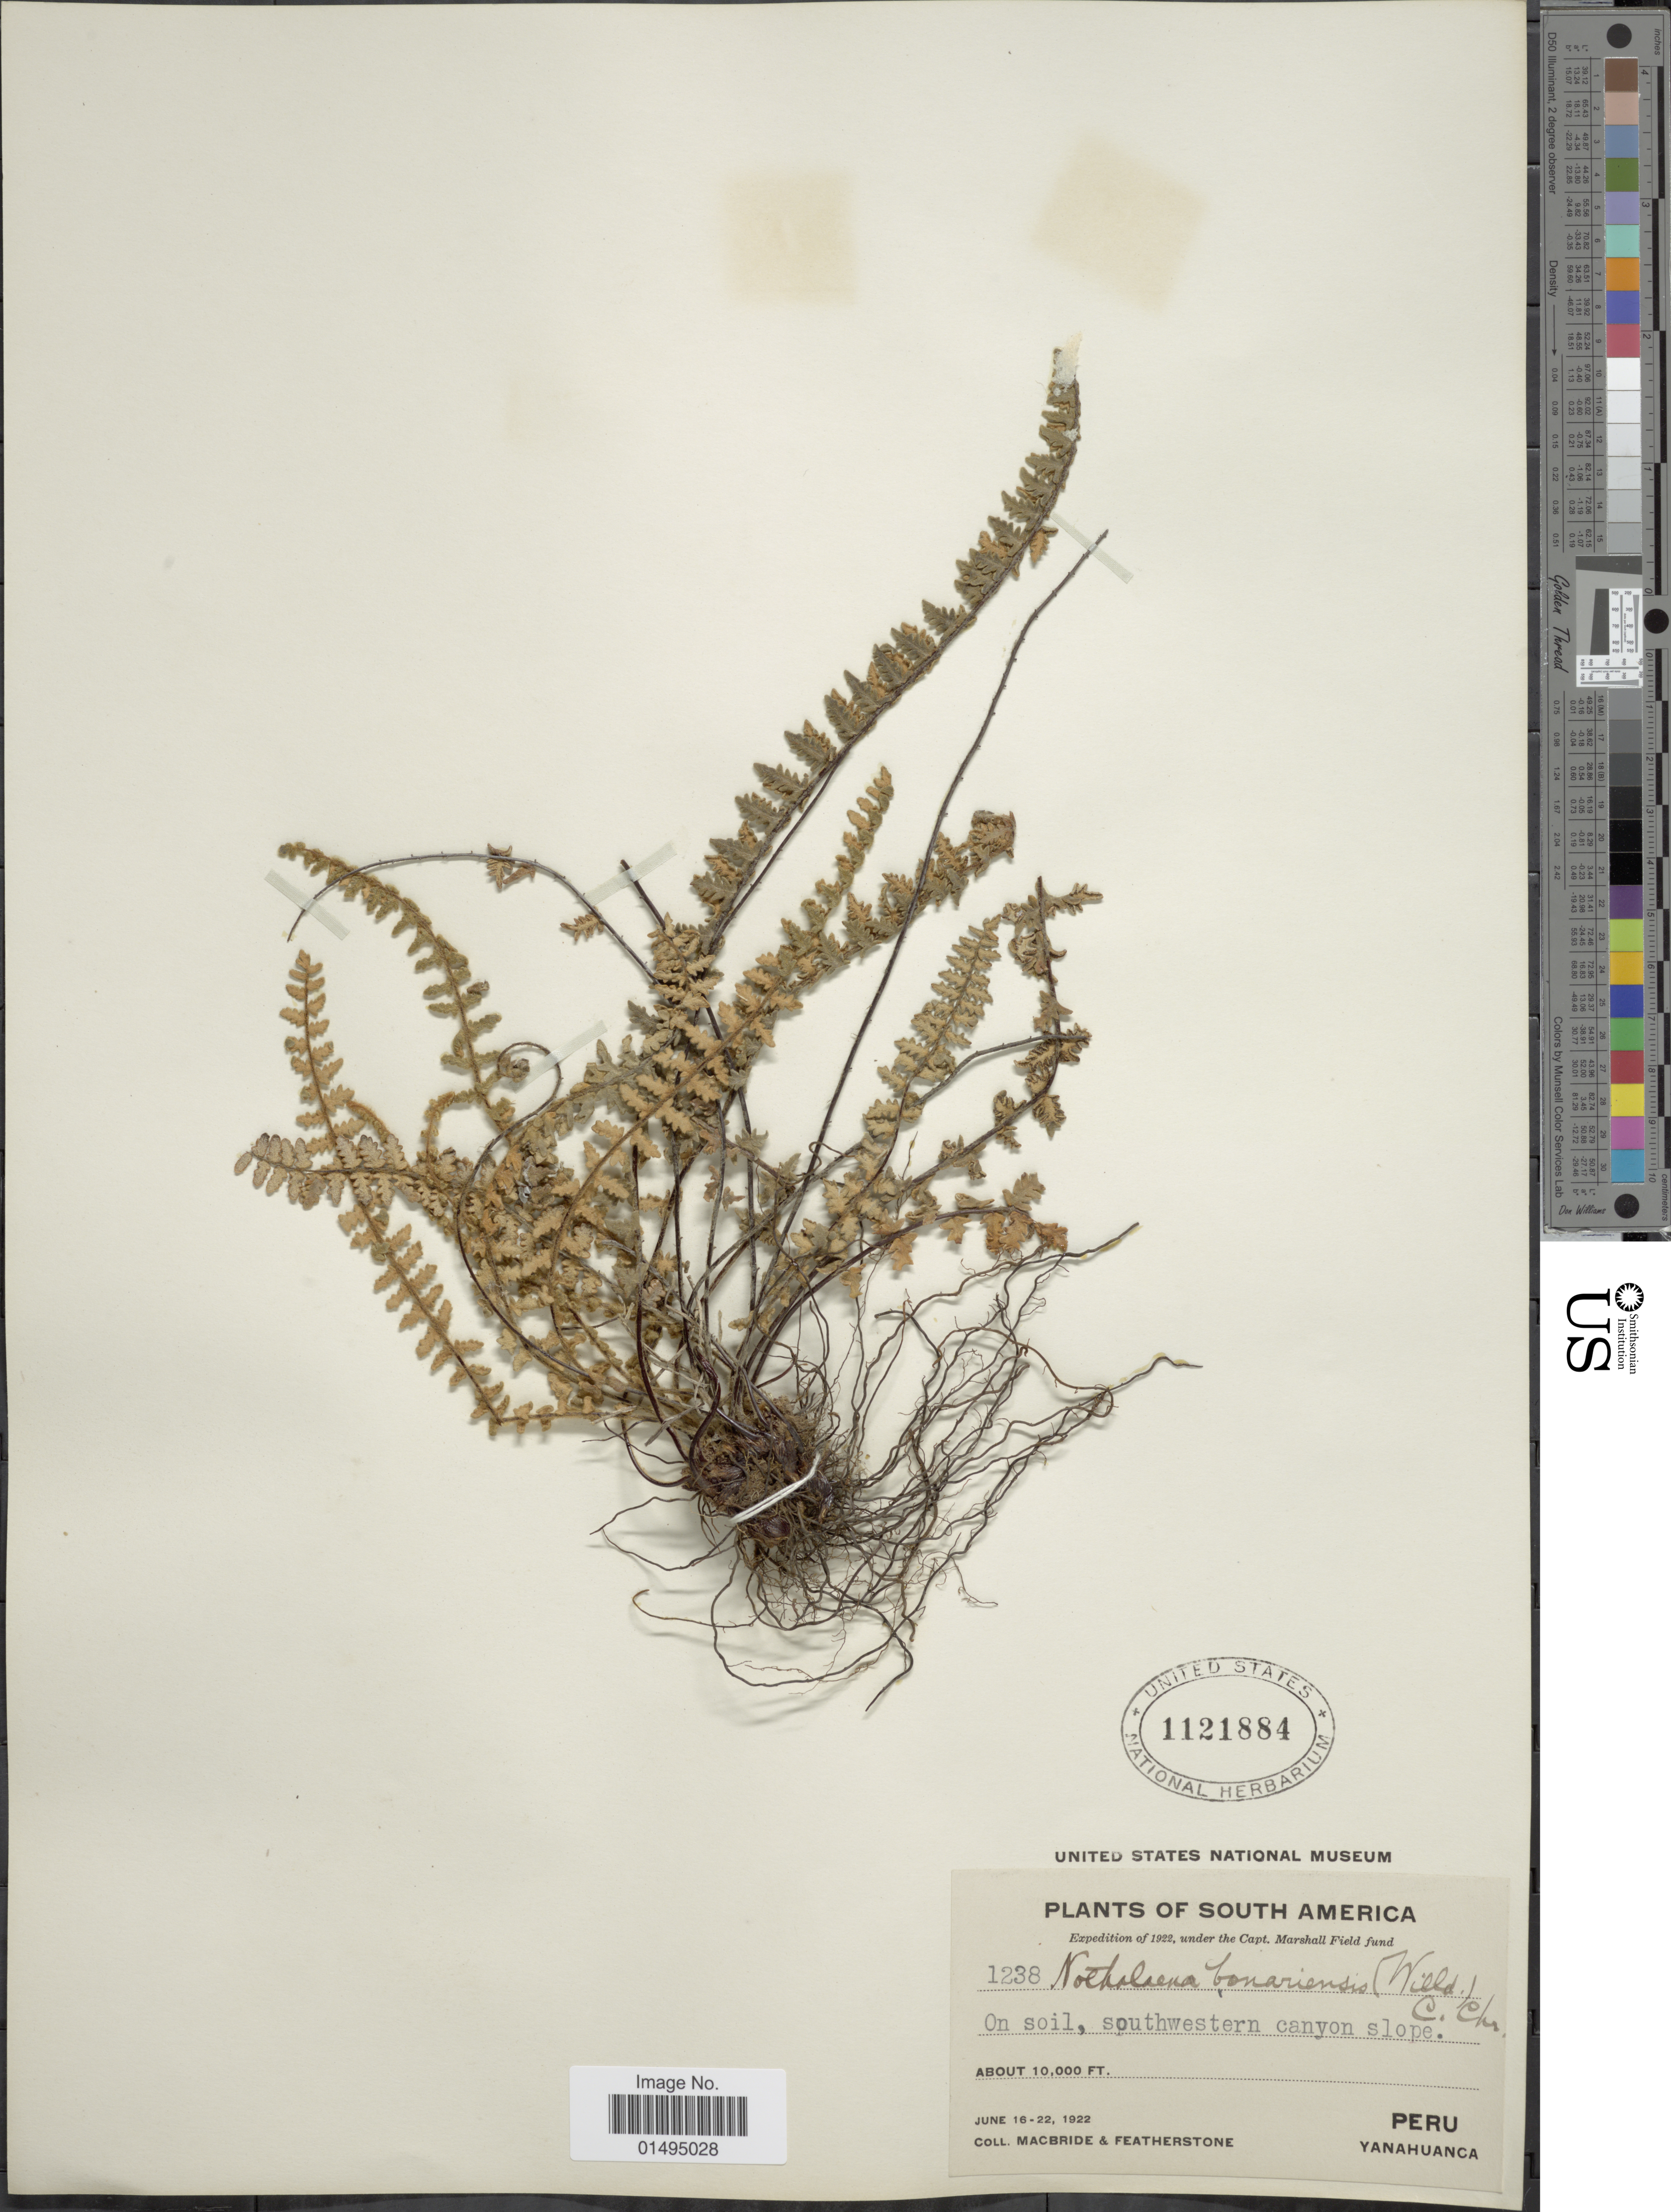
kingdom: Plantae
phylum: Tracheophyta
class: Polypodiopsida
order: Polypodiales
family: Pteridaceae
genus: Myriopteris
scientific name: Myriopteris aurea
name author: (Poir.) Grusz & Windham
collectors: Macbride, -- & -. Featherstone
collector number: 1238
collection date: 1922-06-16/1922-06-22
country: Peru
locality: On Soil, Southwestern canyon slope, Peru, Yanahuanca. South America.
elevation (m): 3048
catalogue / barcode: US 1121884